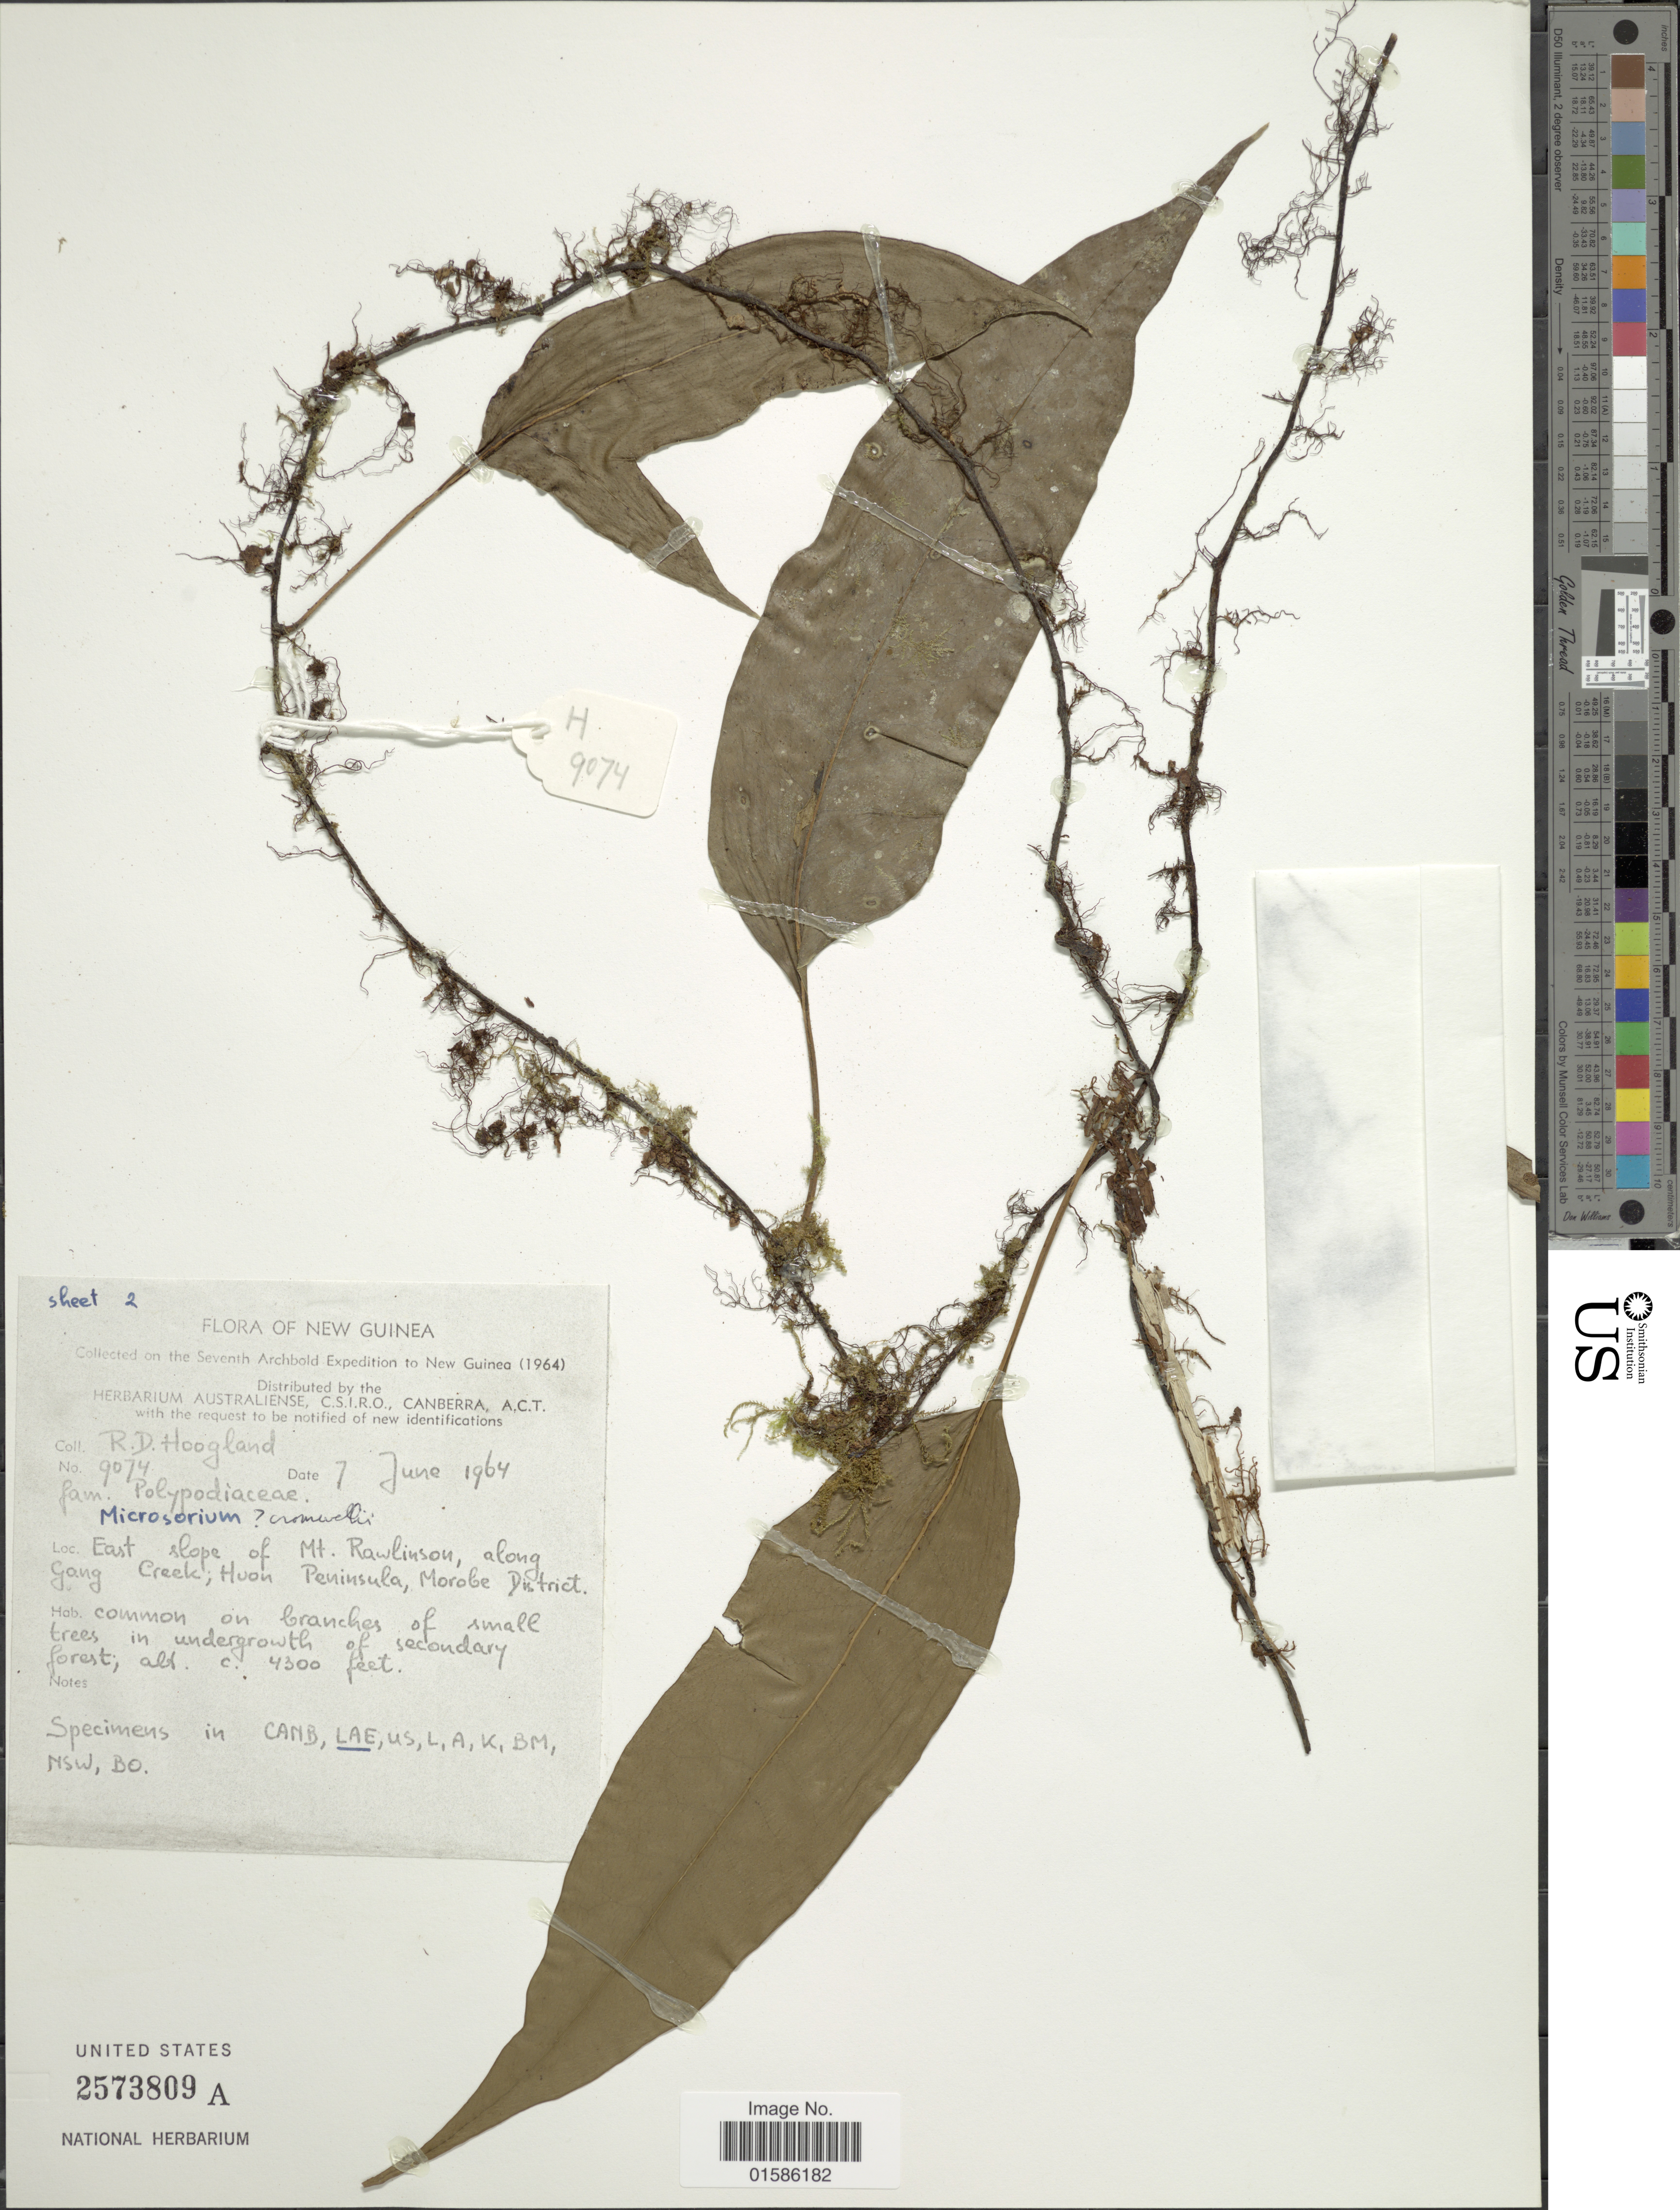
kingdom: Plantae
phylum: Tracheophyta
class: Polypodiopsida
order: Polypodiales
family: Polypodiaceae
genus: Microsorum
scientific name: Microsorum cromwellii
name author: (Rosenst.) Copel.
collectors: R. D. Hoogland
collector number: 9074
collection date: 1964-06-07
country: Papua New Guinea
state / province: Morobe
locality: New Guinea, East slope of Mt Rawlinson, along Gang Creek; Huon Peninsula, Morobe District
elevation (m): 1311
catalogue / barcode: US 2573809A